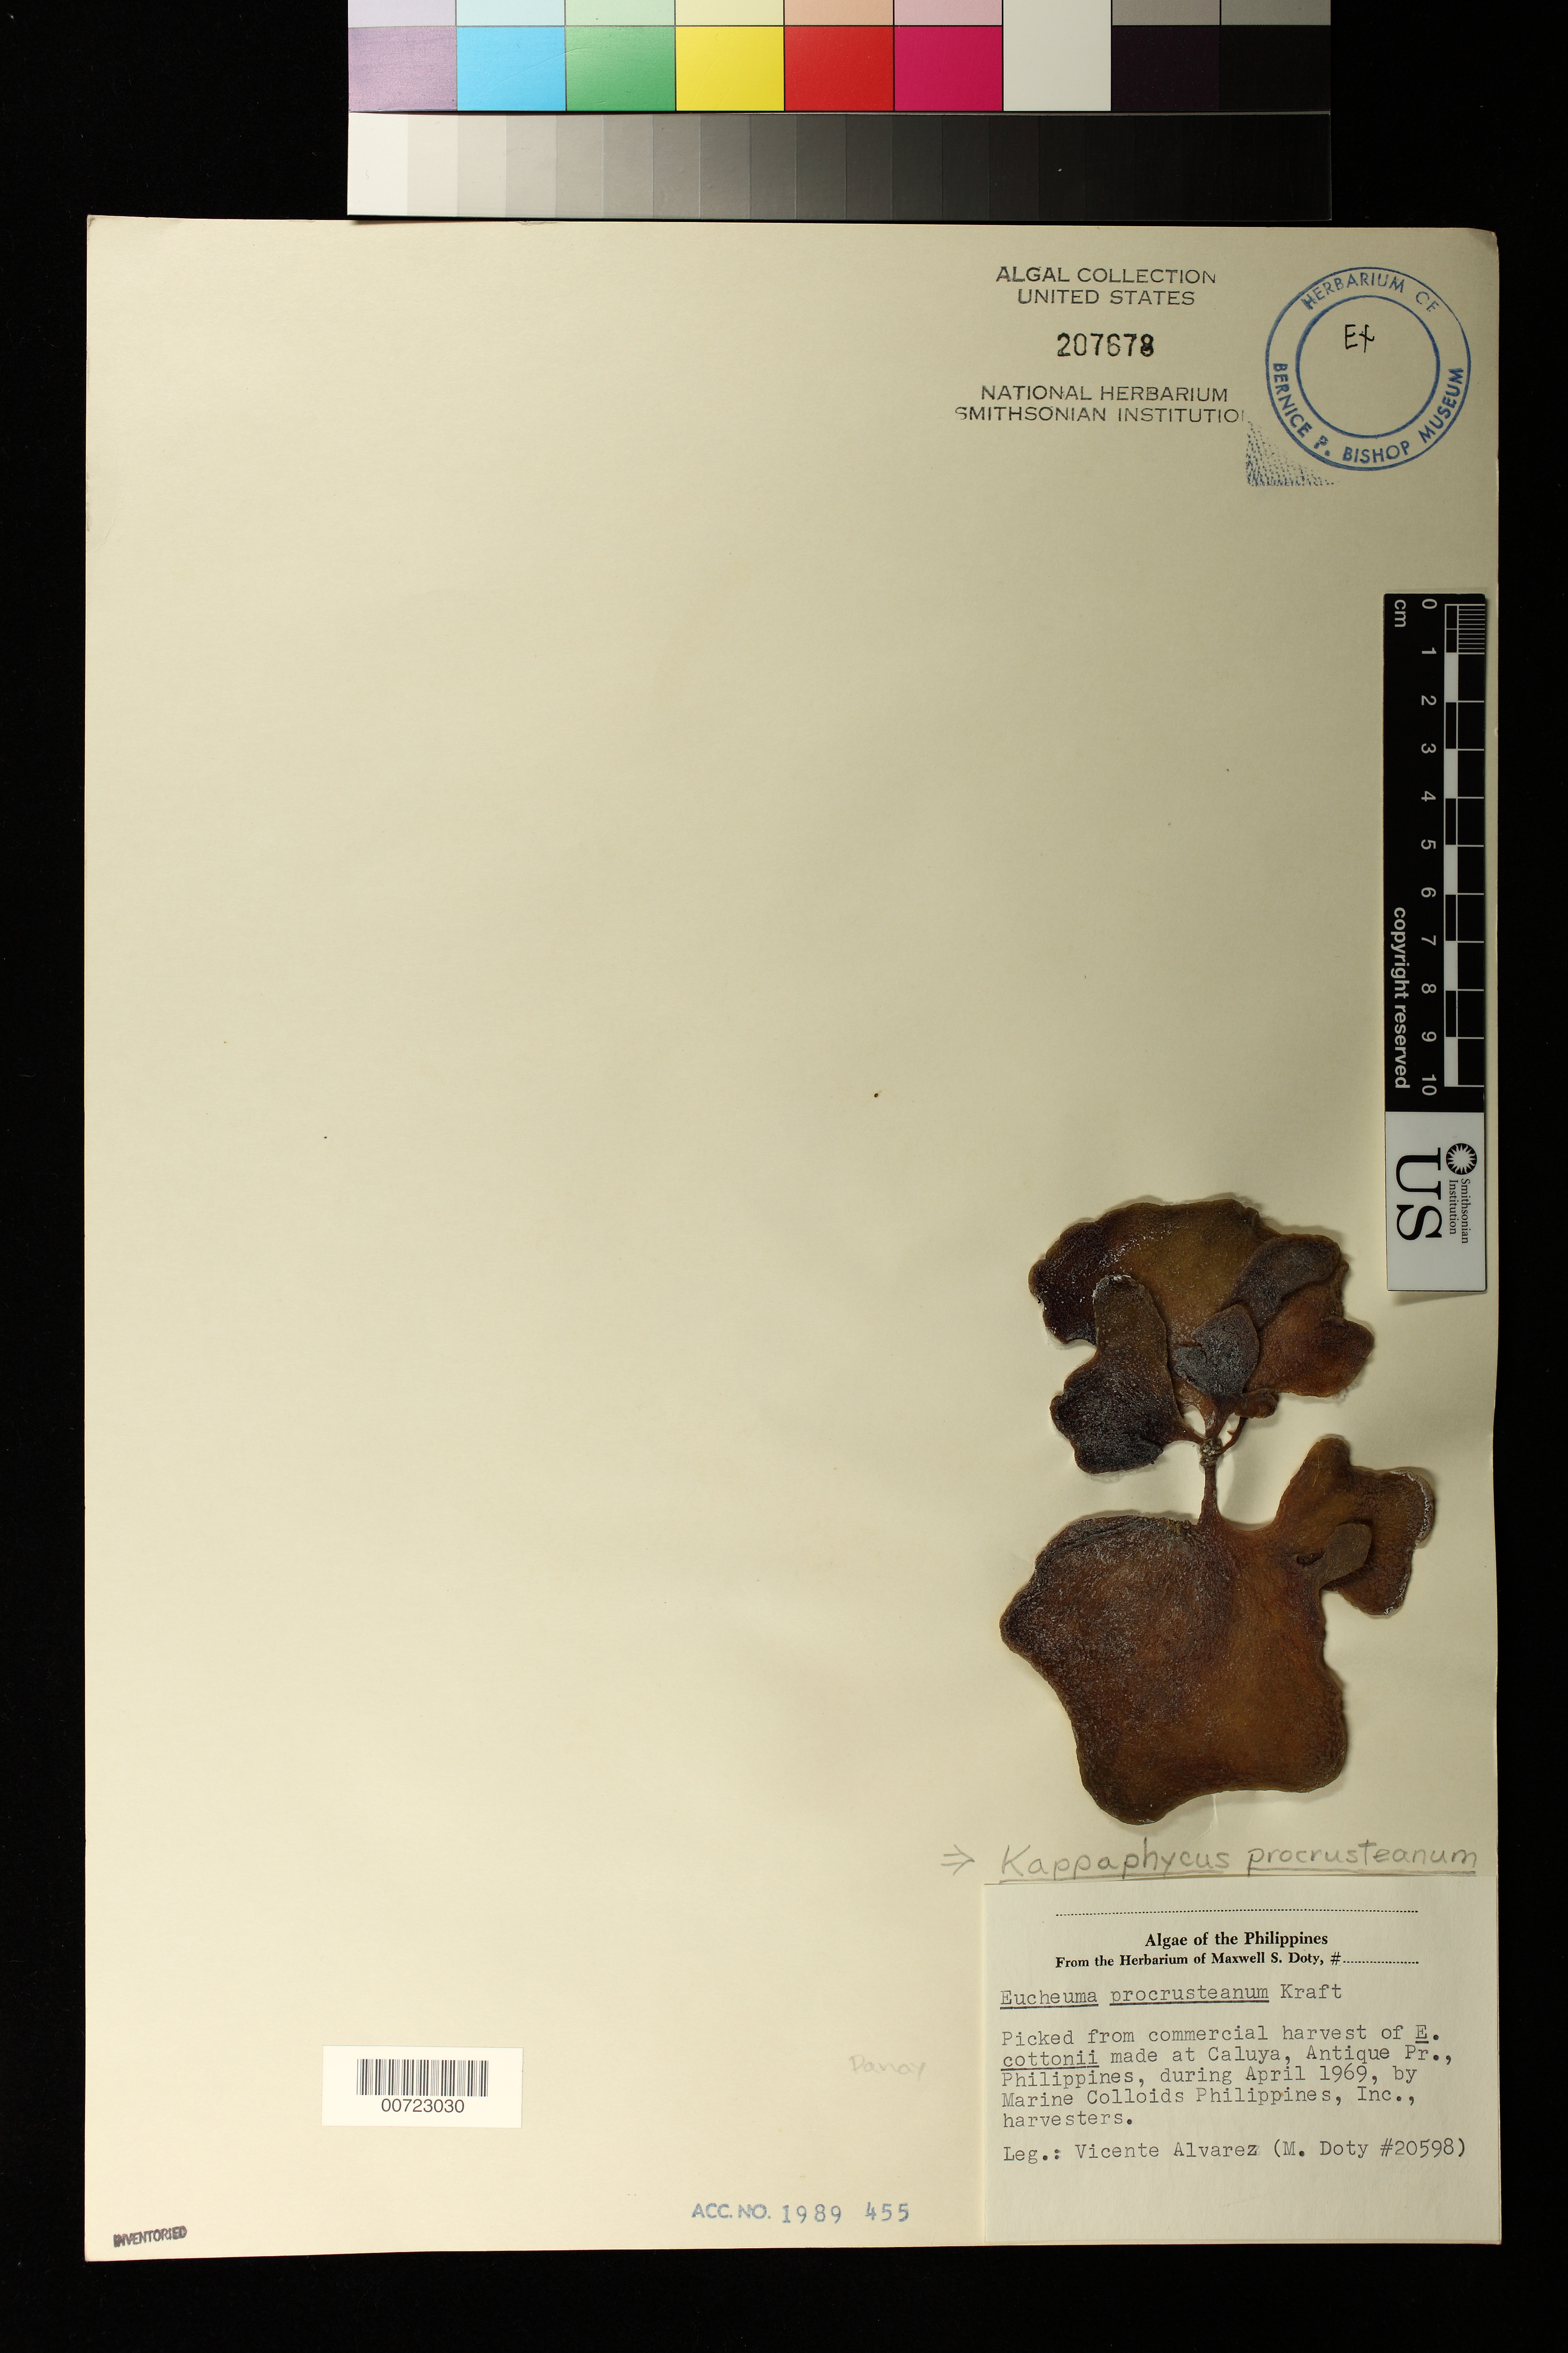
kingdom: Plantae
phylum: Rhodophyta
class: Florideophyceae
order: Gigartinales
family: Solieriaceae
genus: Kappaphycus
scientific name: Kappaphycus procrusteanus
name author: (G.T.Kraft) Doty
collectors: V. B. Alvarez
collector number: MSD 20598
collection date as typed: Apr 1969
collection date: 1969-04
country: Philippines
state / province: Western Visayas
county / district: Antique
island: Panay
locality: Caluya (Note: Is a commercial harvest made by Marine Colloids Philippines, Inc.)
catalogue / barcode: US 207678